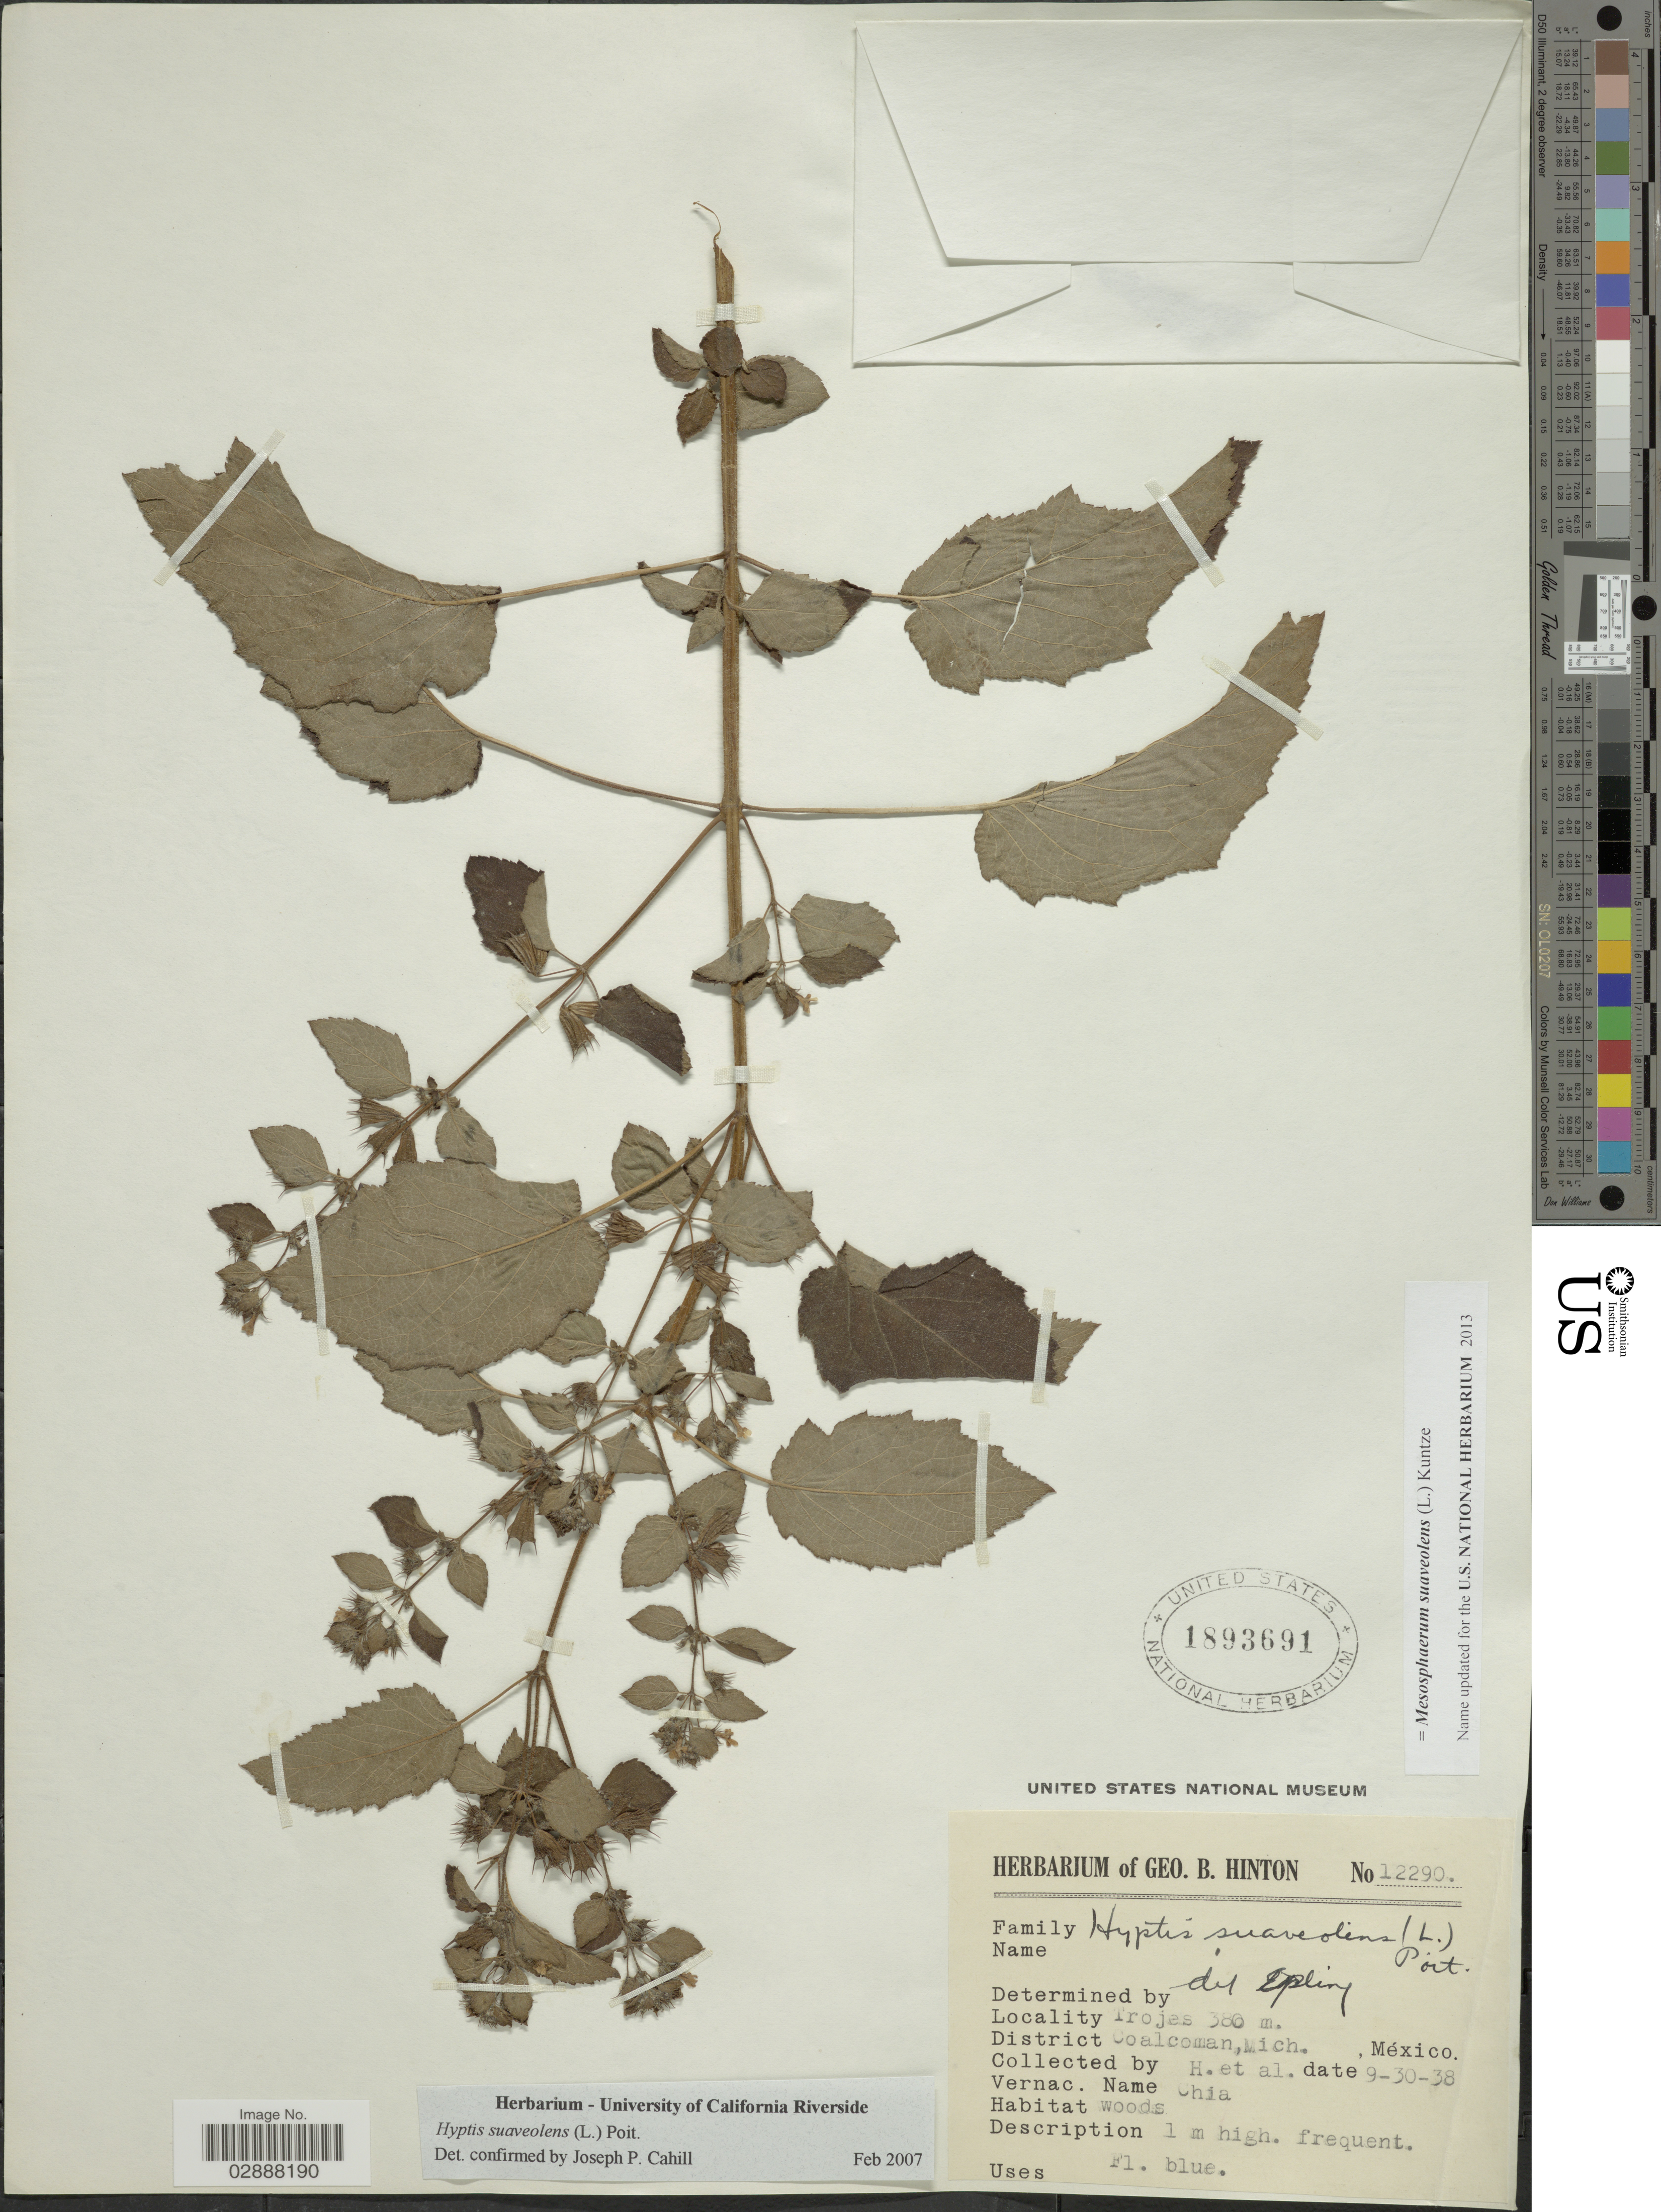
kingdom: Plantae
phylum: Tracheophyta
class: Magnoliopsida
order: Lamiales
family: Lamiaceae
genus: Mesosphaerum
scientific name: Mesosphaerum suaveolens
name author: (L.) Kuntze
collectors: G. B. Hinton & et al.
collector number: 12290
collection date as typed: Transcribed d/m/y: 30/9/38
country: Mexico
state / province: Michoacán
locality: Trojas, District Coalcoman.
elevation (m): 380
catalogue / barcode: US 1893691